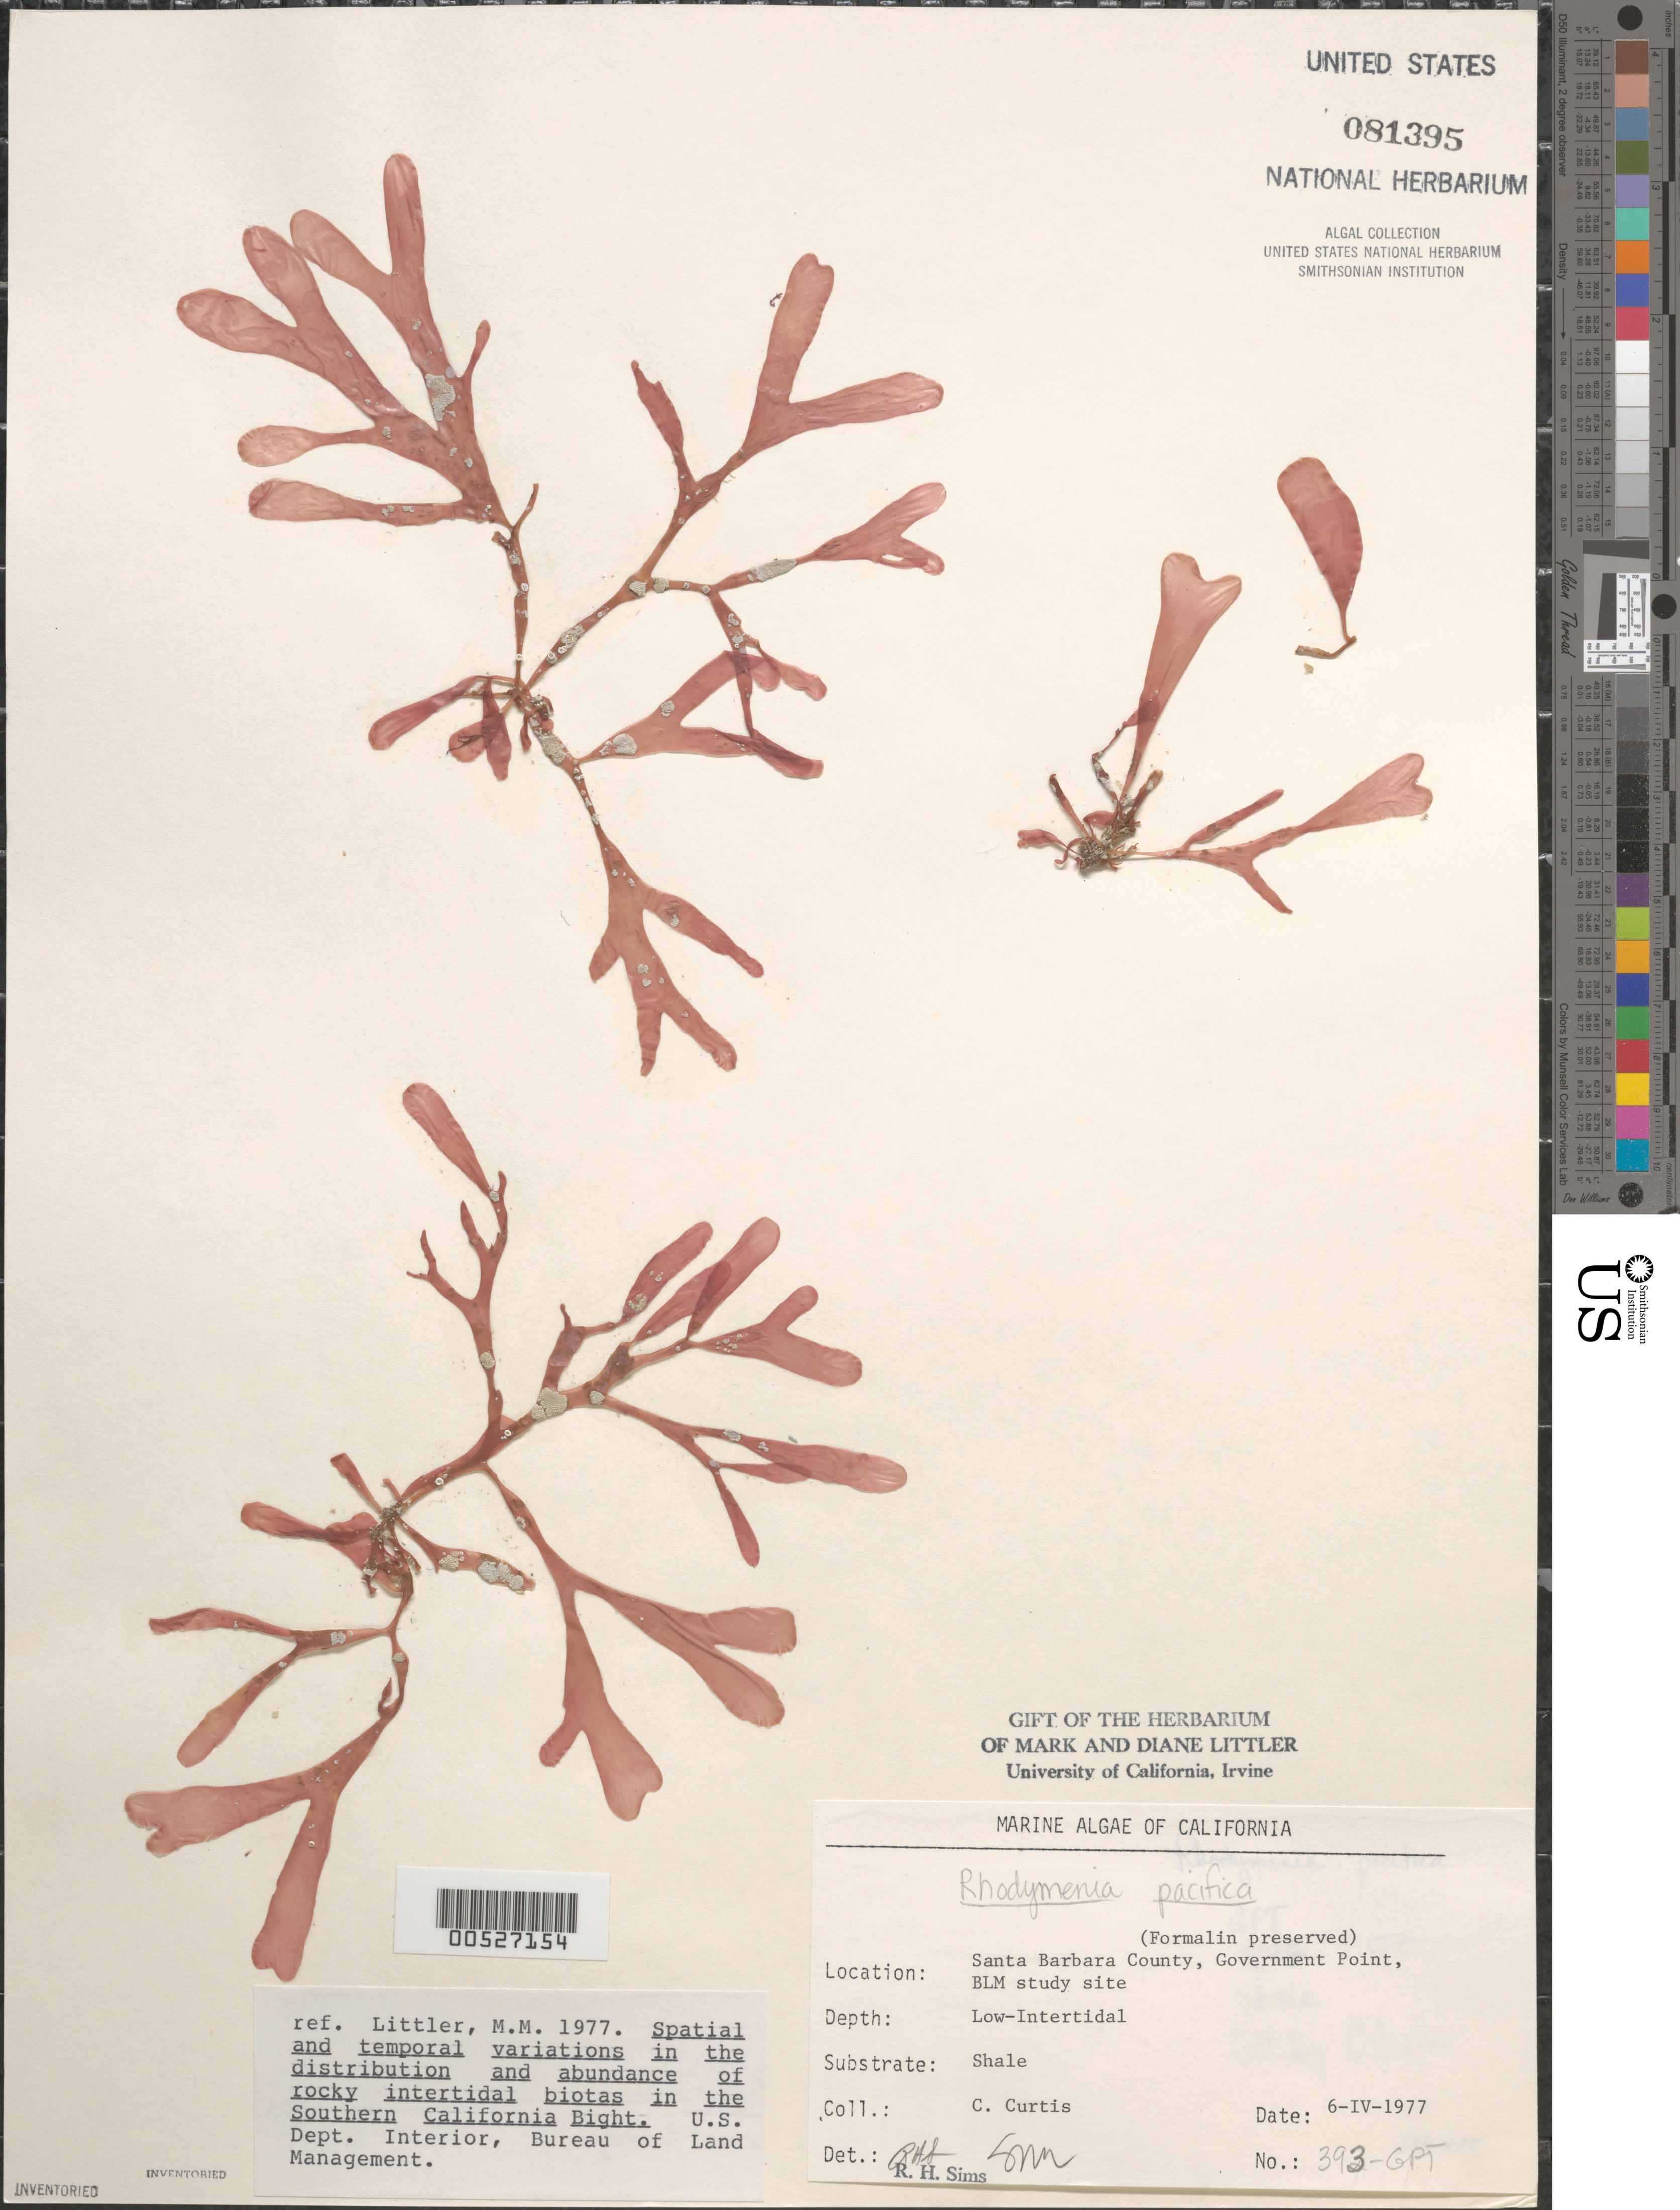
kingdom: Plantae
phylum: Rhodophyta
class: Florideophyceae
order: Rhodymeniales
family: Rhodymeniaceae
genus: Rhodymenia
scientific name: Rhodymenia pacifica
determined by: Sims, Robert H.; Murray, S. N.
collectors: C. Curtis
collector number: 393-gpt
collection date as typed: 06 Apr 1977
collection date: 1977-04-06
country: United States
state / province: California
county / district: Santa Barbara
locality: Government Point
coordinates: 34 26'31"N, 120 24'06"W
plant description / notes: BLM-SOCALBIGHT Rocky Intertidal Survey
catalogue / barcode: US 81395